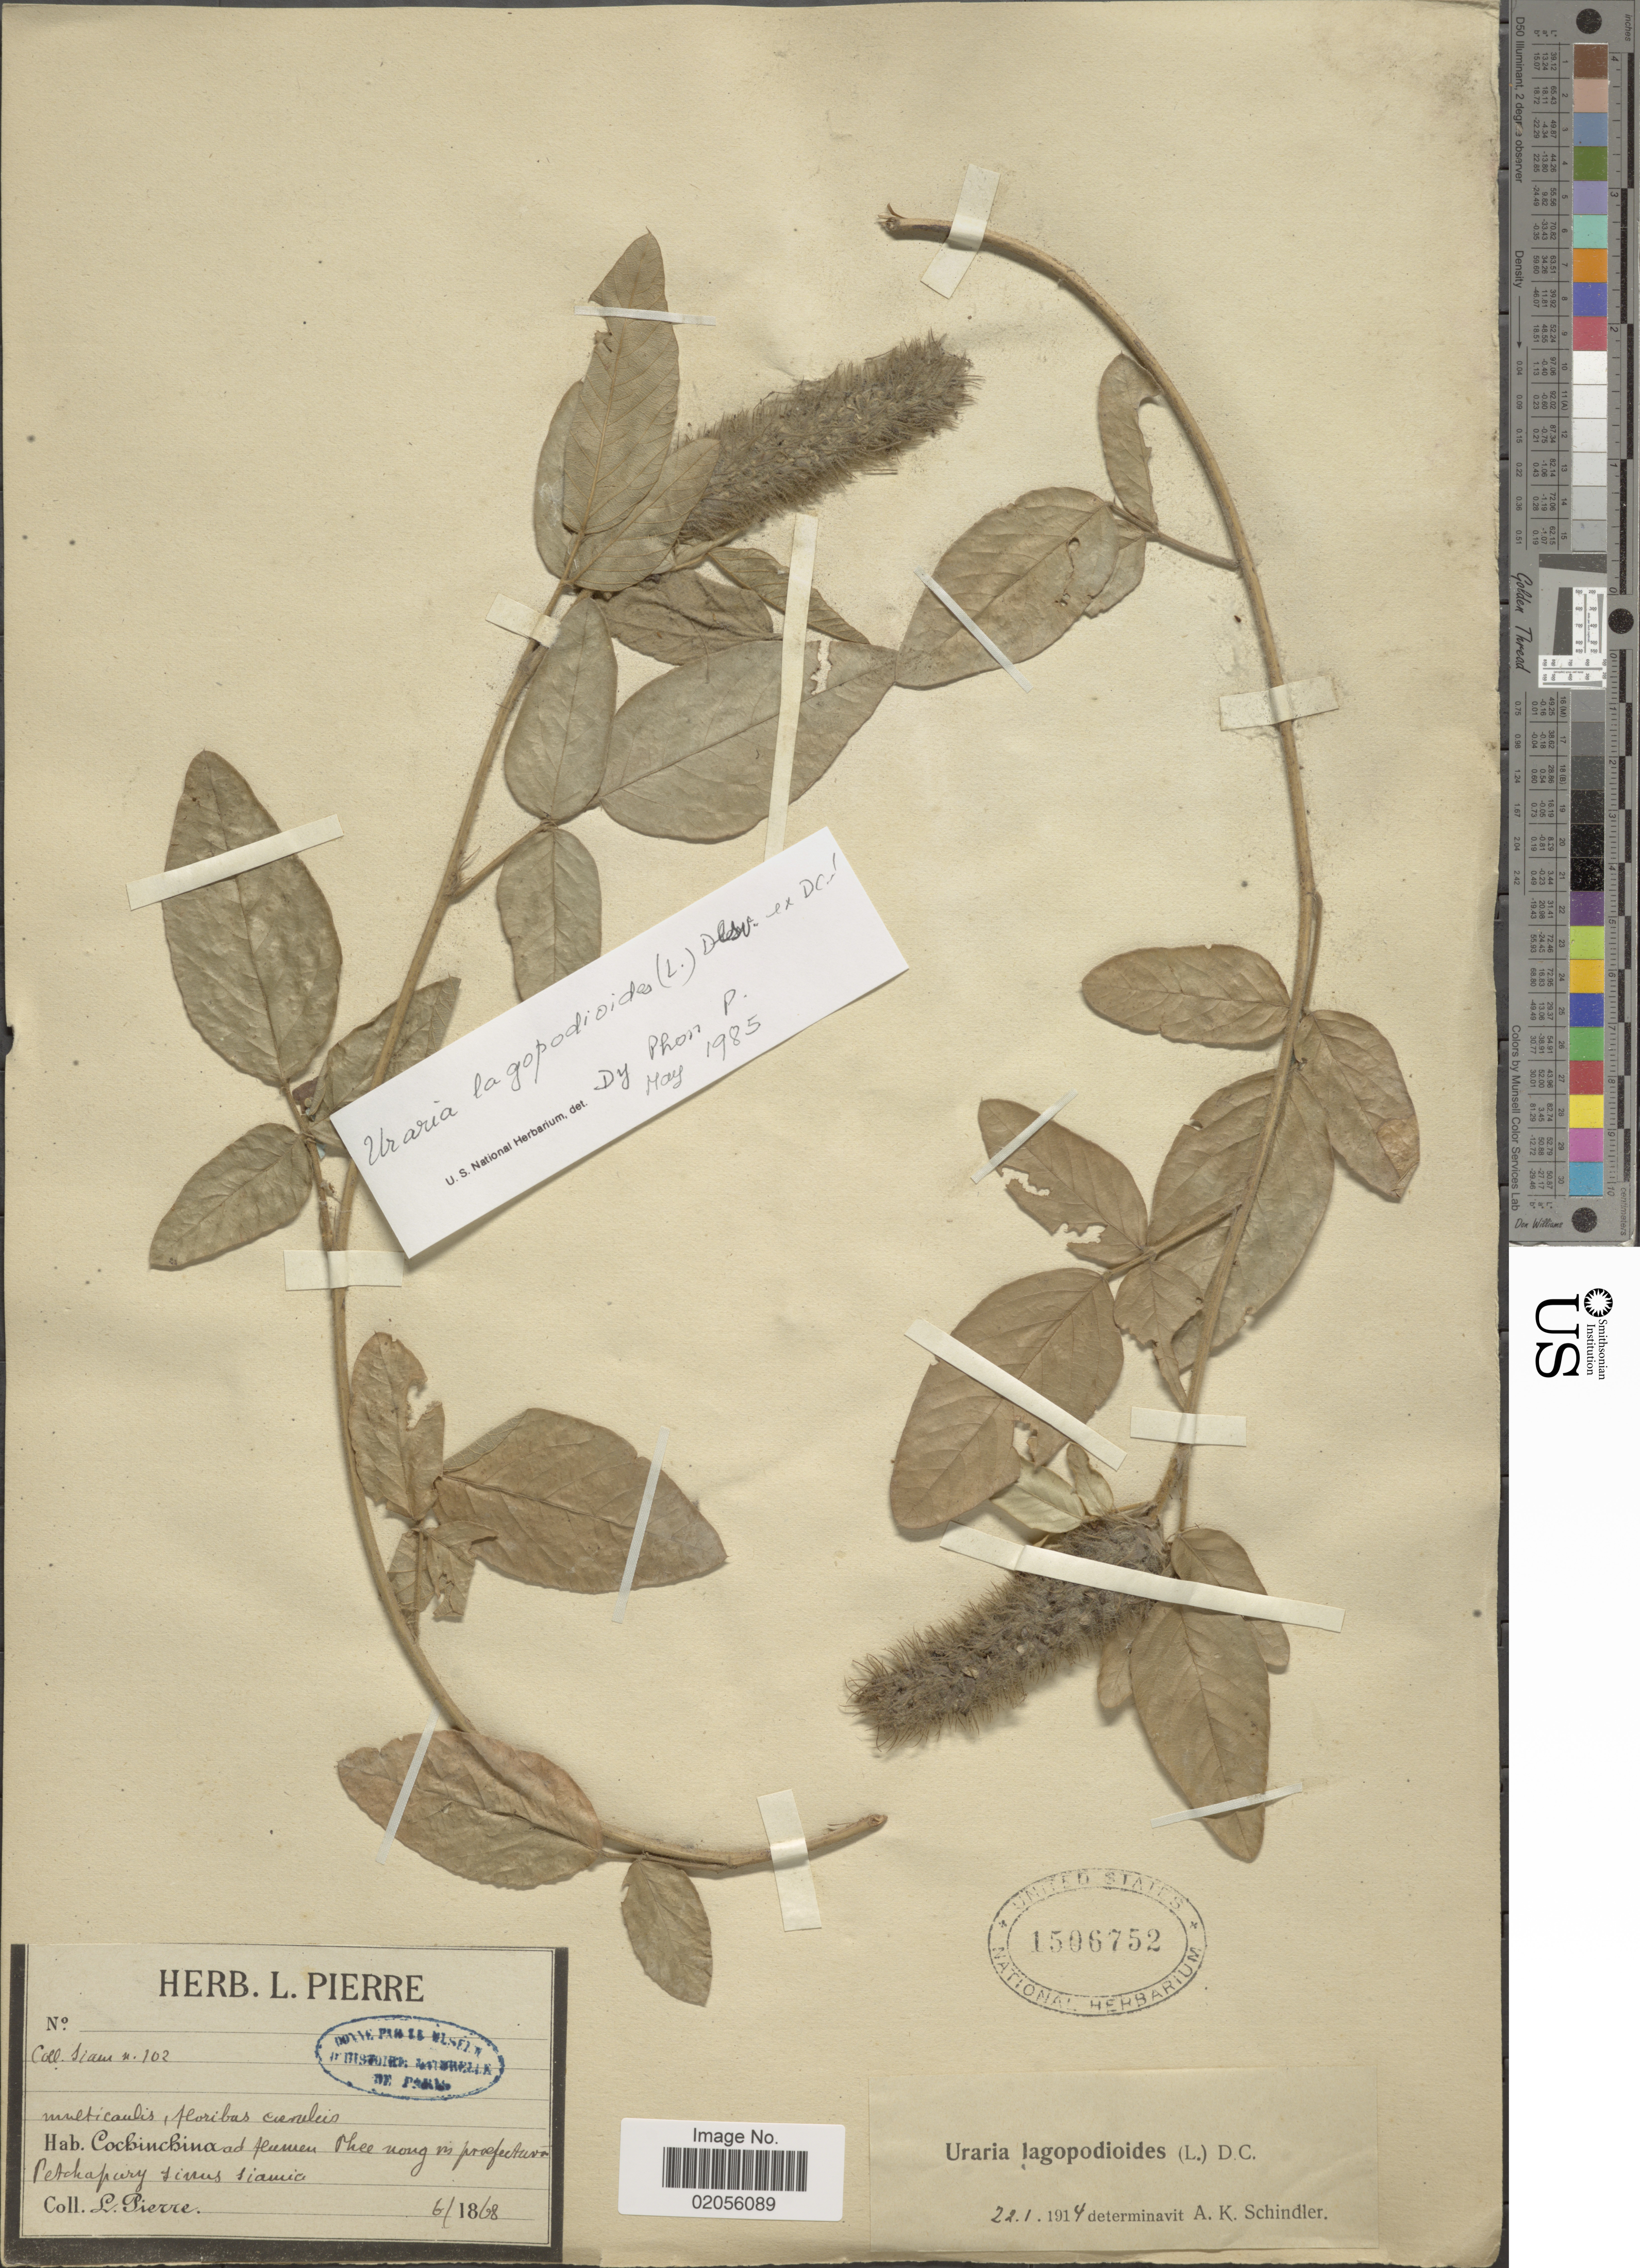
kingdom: Plantae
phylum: Tracheophyta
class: Magnoliopsida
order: Fabales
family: Fabaceae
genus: Uraria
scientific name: Uraria lagopodioides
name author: (L.) Desv. ex DC.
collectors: L. Pierre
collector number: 102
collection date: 1868-06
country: Thailand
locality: Cochinchina Phee nong ni prefectuven Phetchaburi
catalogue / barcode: US 1506752